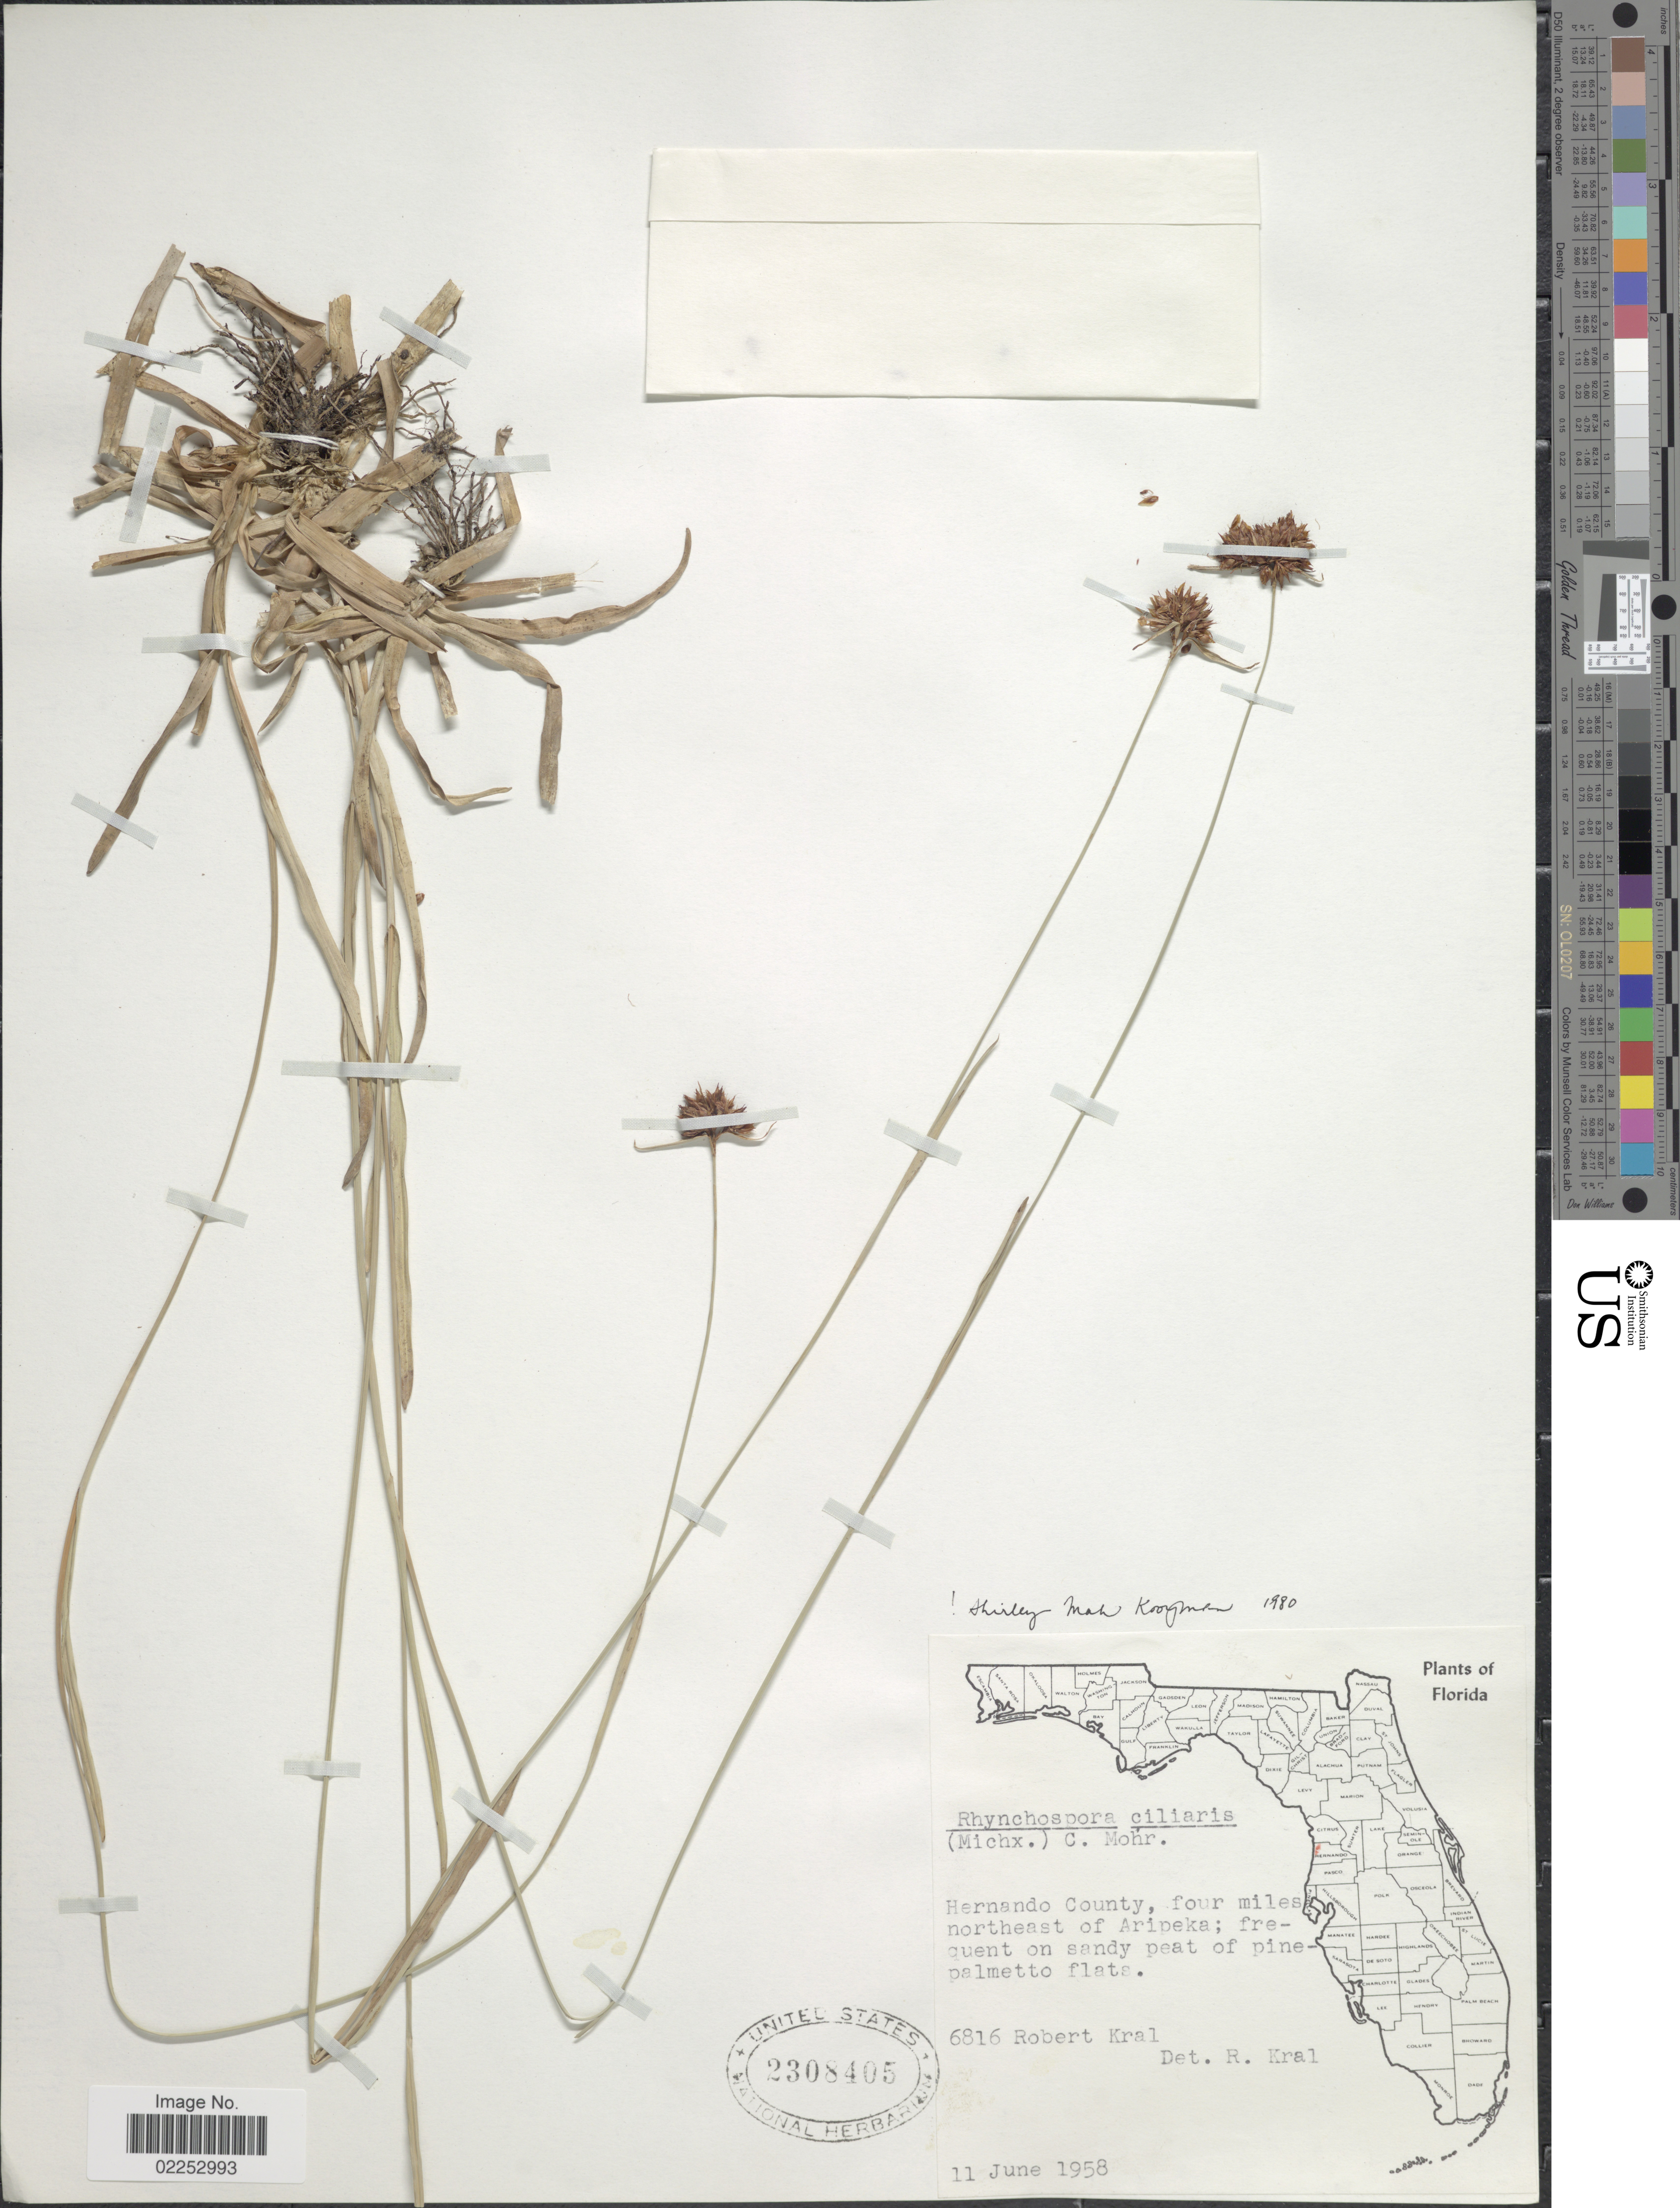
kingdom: Plantae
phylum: Tracheophyta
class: Liliopsida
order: Poales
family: Cyperaceae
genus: Rhynchospora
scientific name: Rhynchospora ciliaris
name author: (Michx.) C. Mohr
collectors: R. Kral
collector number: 6816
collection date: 1958-06-11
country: United States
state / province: Florida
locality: Hernando County, four miles northeast of Aripeka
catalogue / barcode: US 2308405